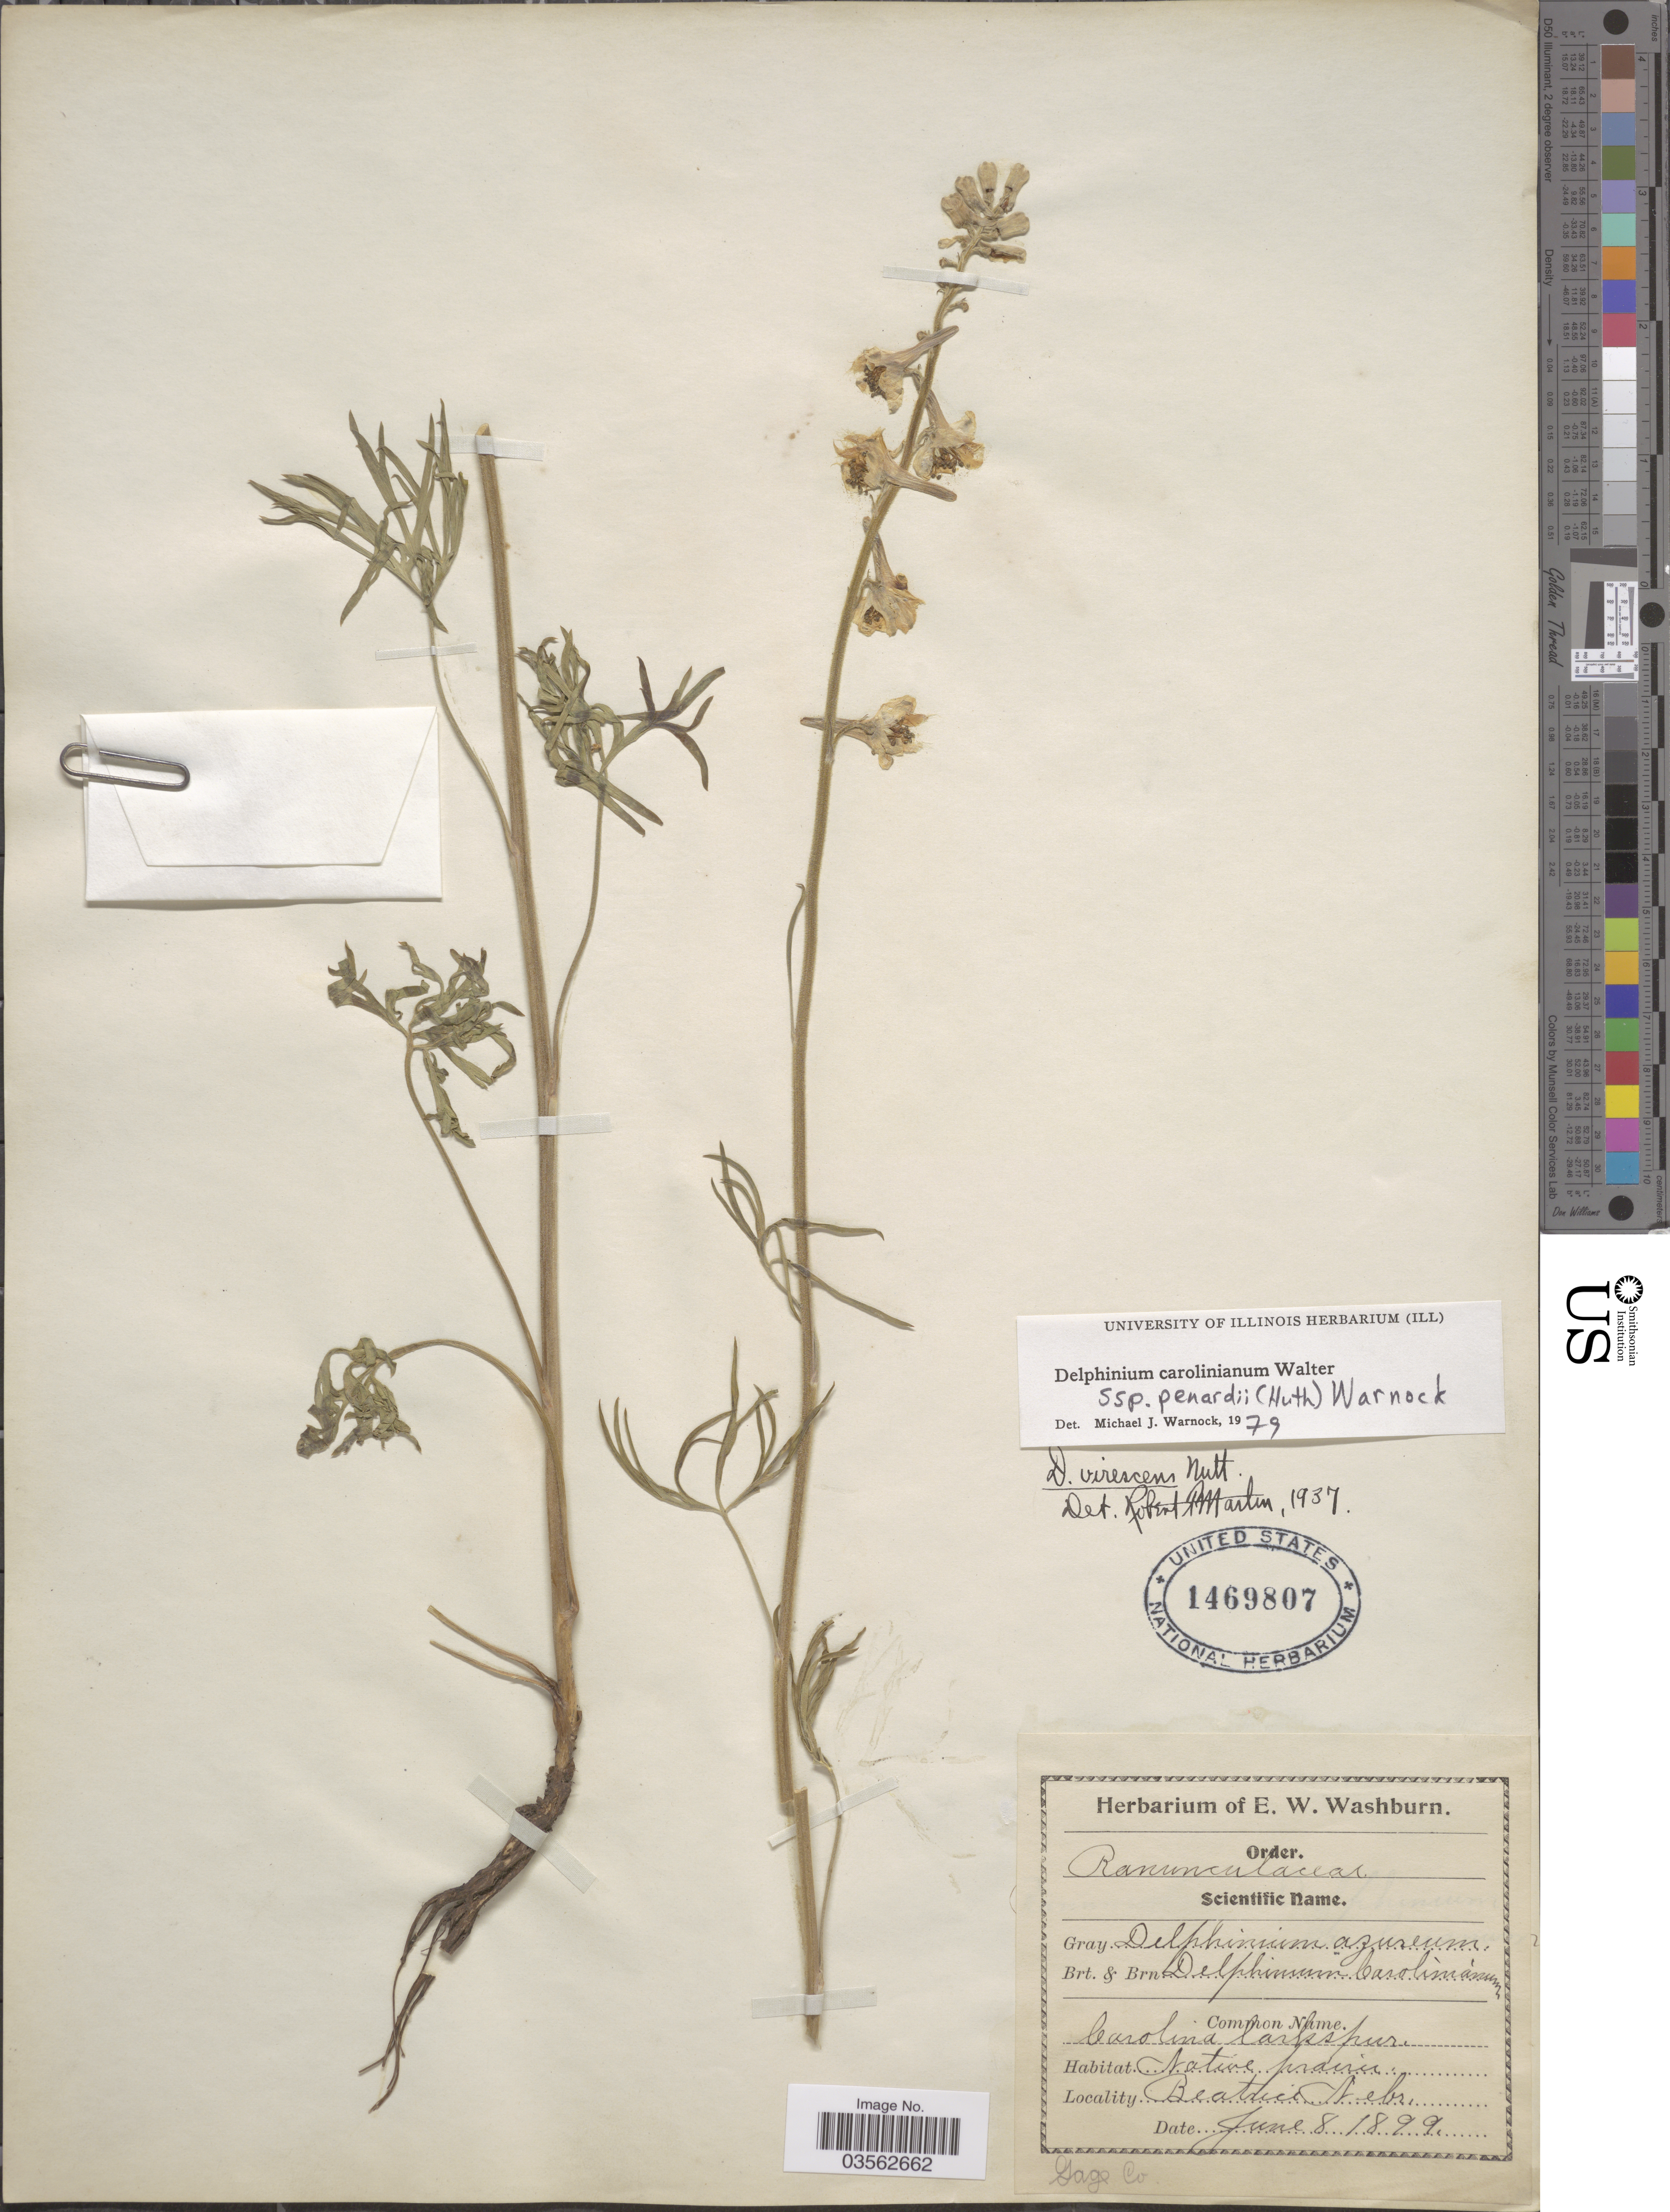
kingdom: Plantae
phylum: Tracheophyta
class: Magnoliopsida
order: Ranunculales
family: Ranunculaceae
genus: Delphinium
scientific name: Delphinium carolinianum subsp. penardii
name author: (Huth) M.J. Warnock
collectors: ex herb. E. W. Washburn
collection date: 1899-06-08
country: United States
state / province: Nebraska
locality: Beatrice. Gage Co.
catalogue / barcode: US 1469807